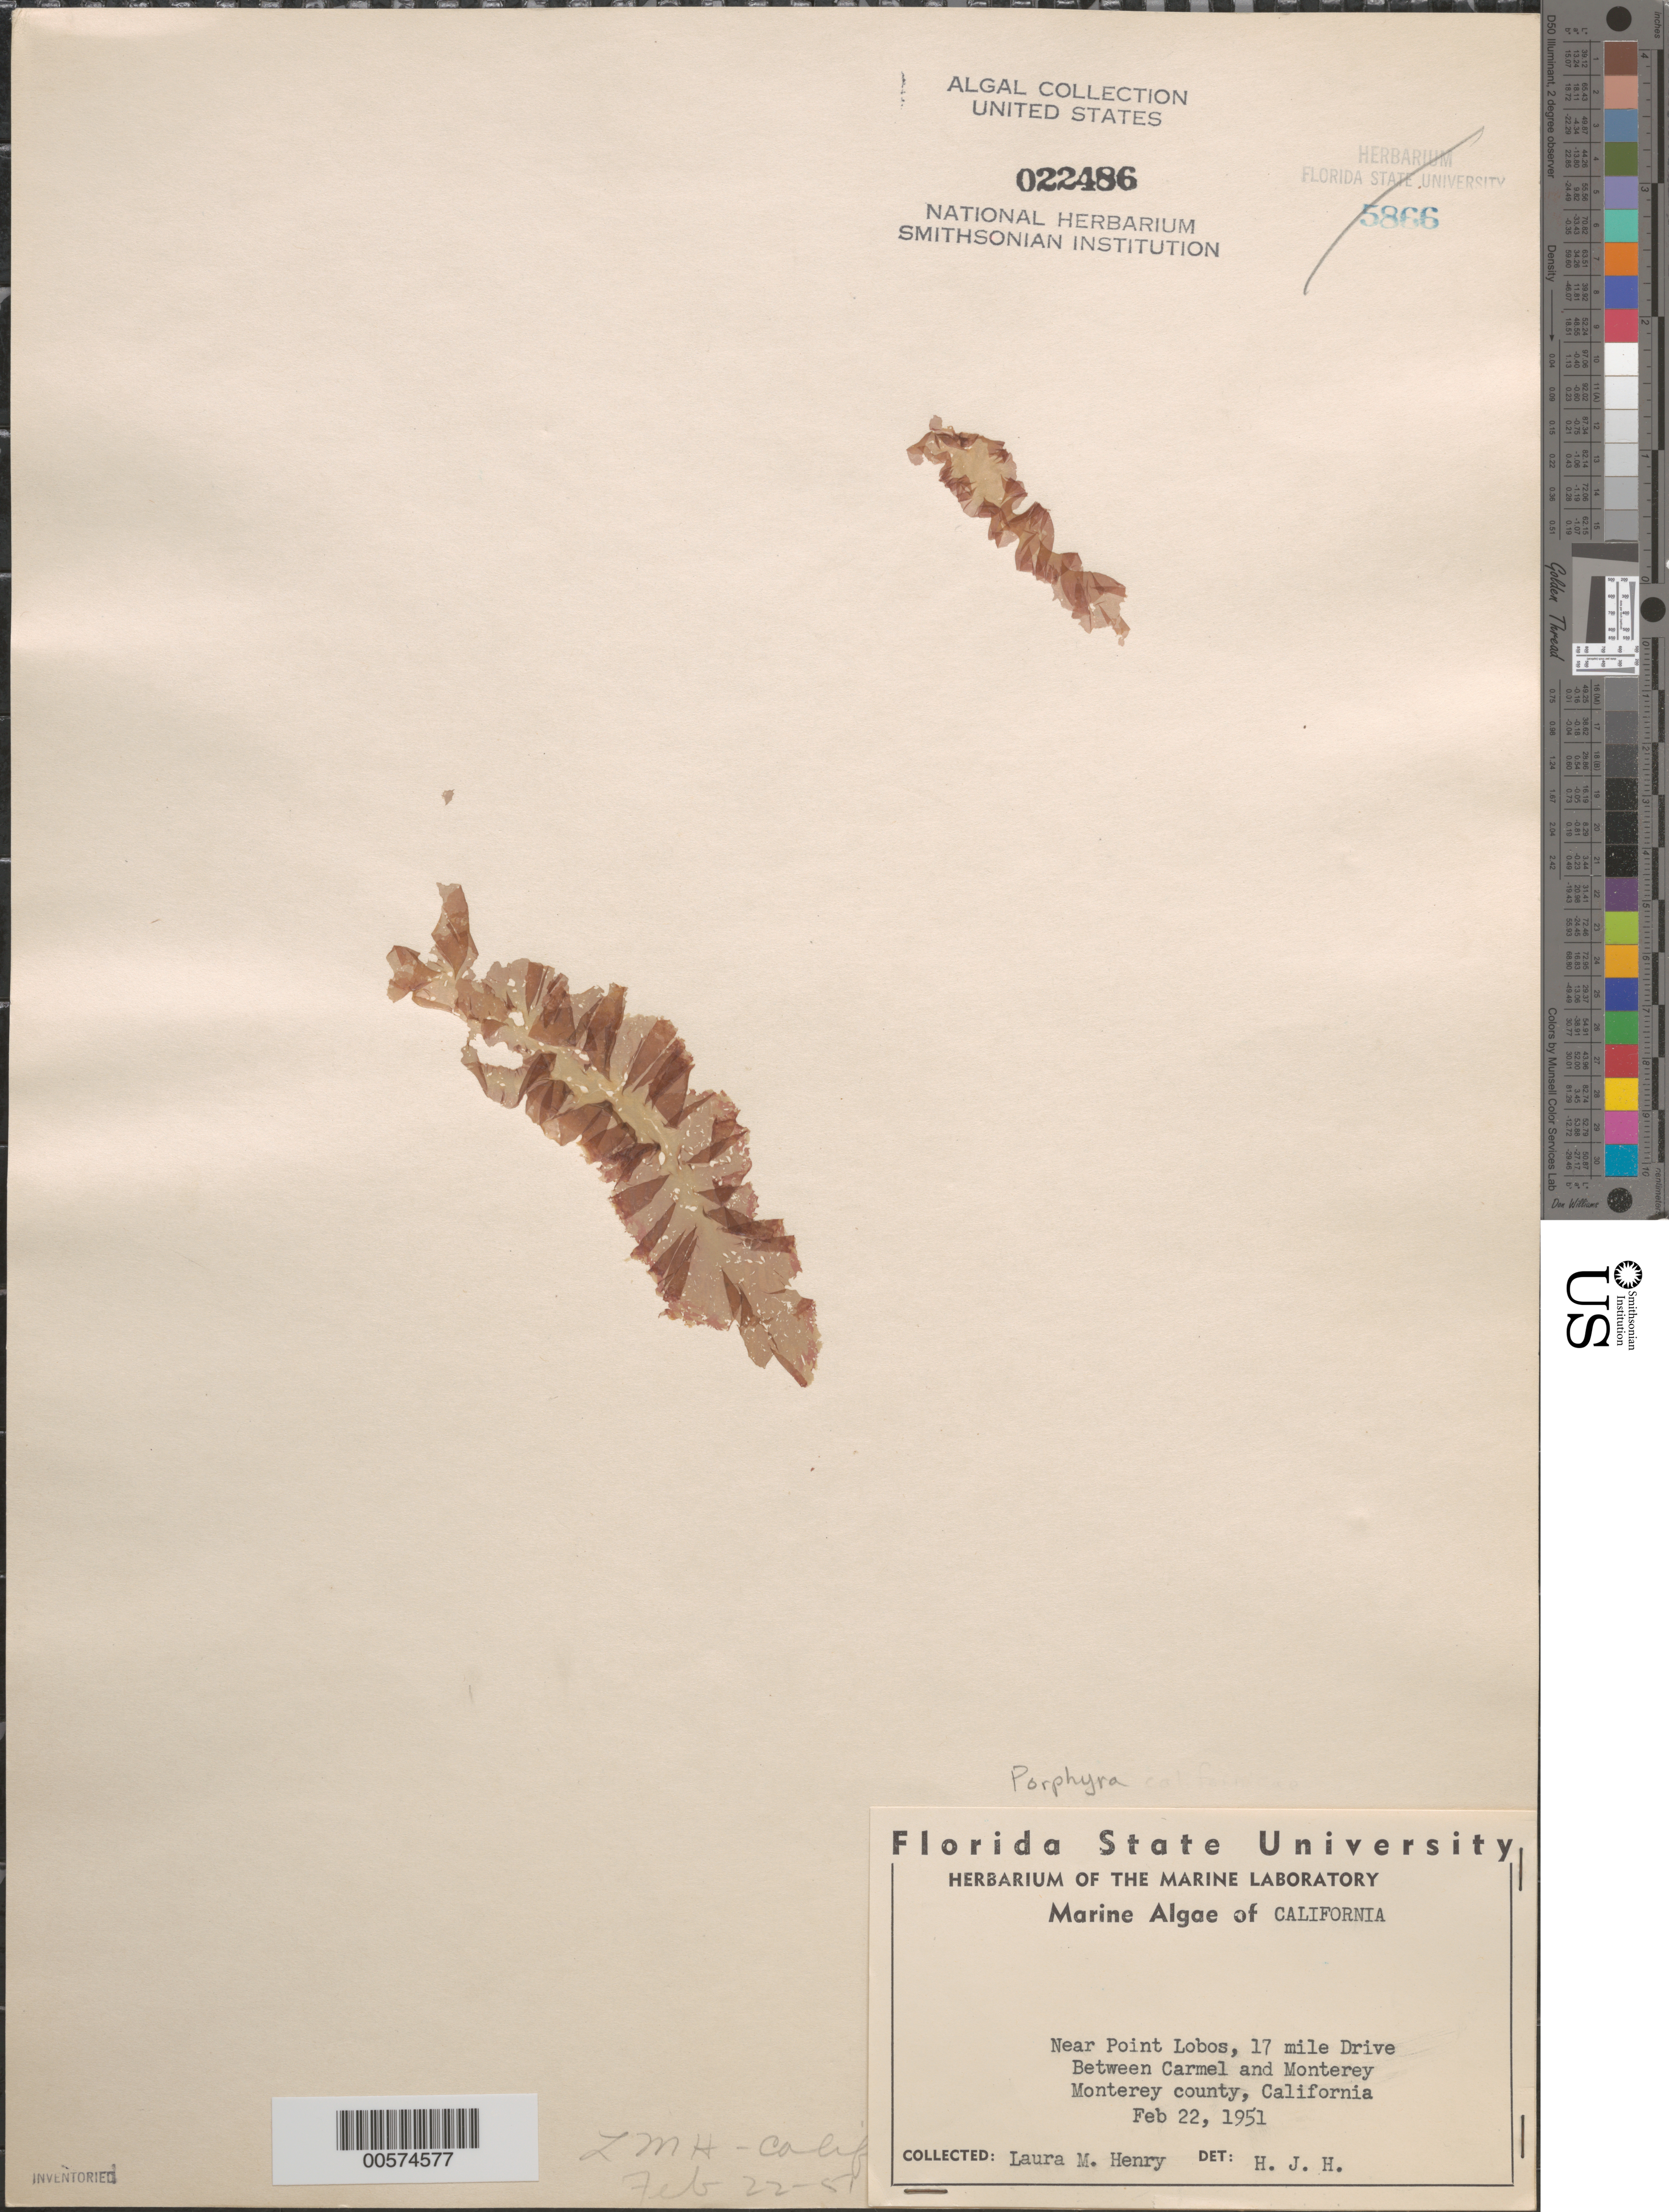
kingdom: Plantae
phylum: Rhodophyta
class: Bangiophyceae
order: Bangiales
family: Bangiaceae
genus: Porphyra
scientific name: Porphyra sp.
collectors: L. Henry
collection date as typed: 22 Feb 1951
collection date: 1951-02-22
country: United States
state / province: California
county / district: Monterey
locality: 17-Mile Drive between Carmel and Monterey, near Point Lobos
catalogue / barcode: US 22486